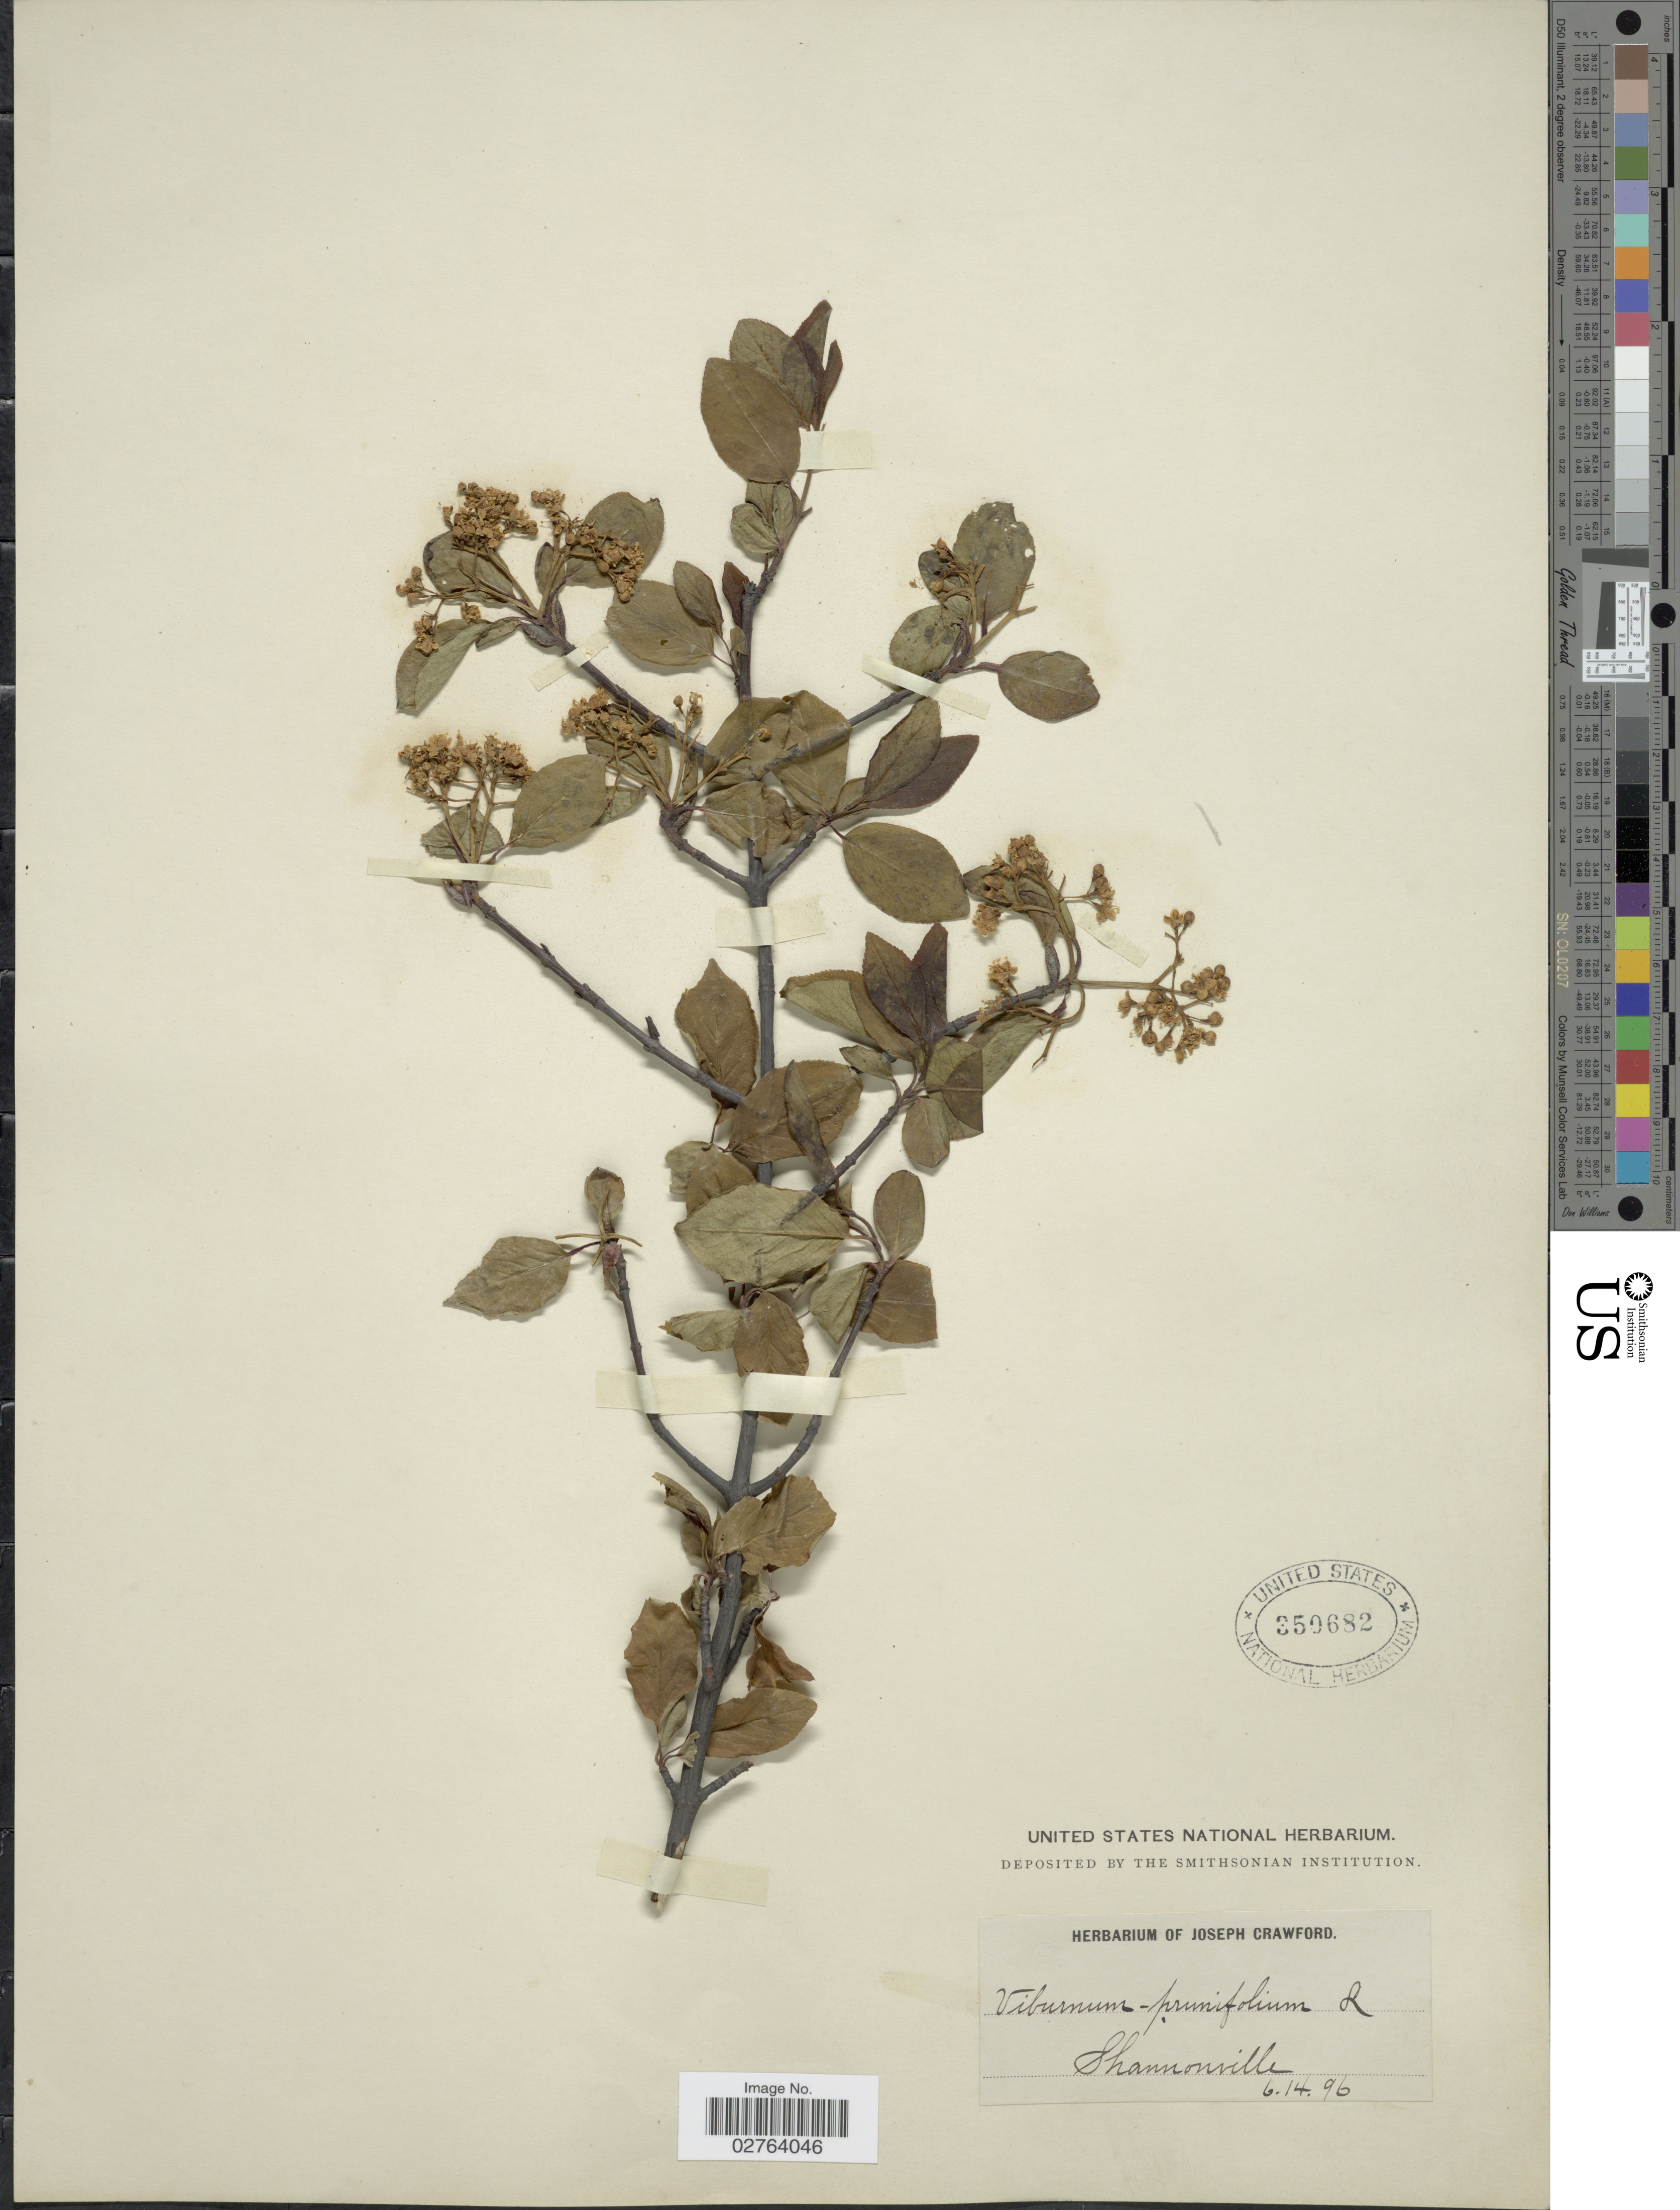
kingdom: Plantae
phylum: Tracheophyta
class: Magnoliopsida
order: Dipsacales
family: Viburnaceae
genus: Viburnum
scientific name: Viburnum prunifolium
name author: L.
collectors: ex herb. Joseph Crawford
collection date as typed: Transcribed d/m/y: 14/6/96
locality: Shannonville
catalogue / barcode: US 350682